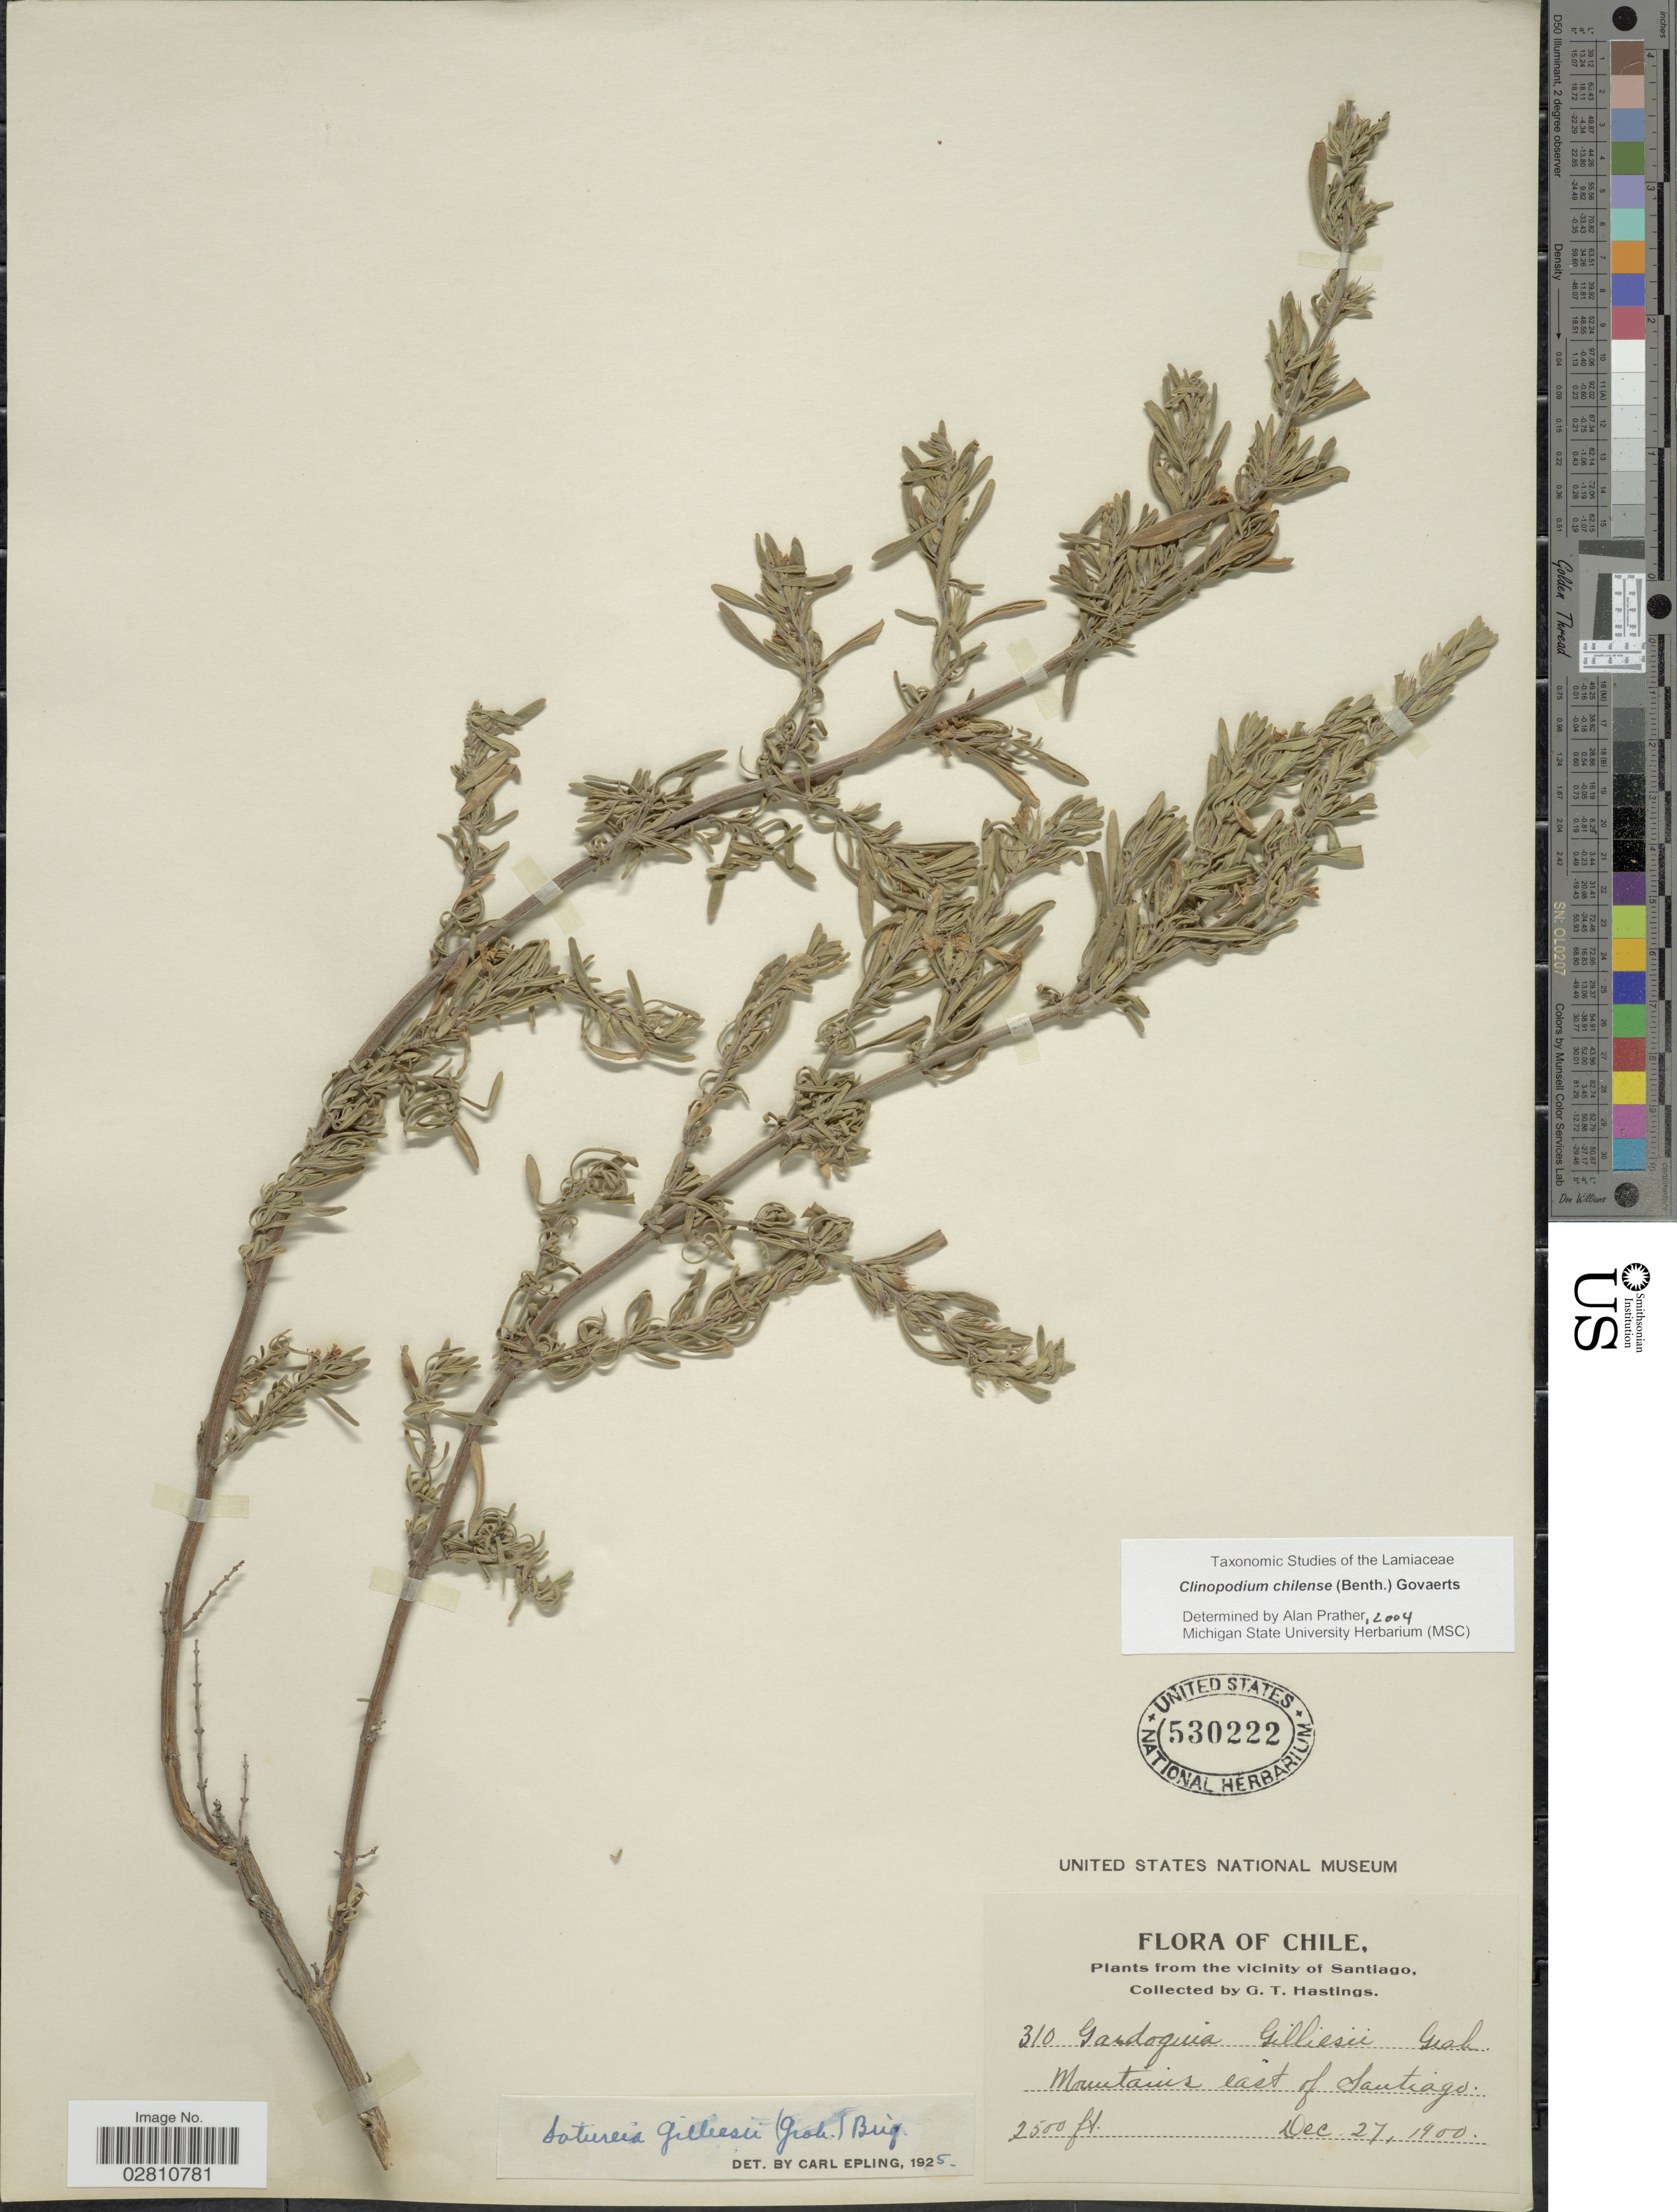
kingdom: Plantae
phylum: Tracheophyta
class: Magnoliopsida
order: Lamiales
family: Lamiaceae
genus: Clinopodium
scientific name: Clinopodium chilense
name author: (Benth.) Govaerts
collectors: G. Hastings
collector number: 310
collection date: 1900-12-27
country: Chile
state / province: Región Metropolitana (RM)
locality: Vicinity of Santiago, Mountains east of Santiago.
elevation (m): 762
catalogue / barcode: US 530222